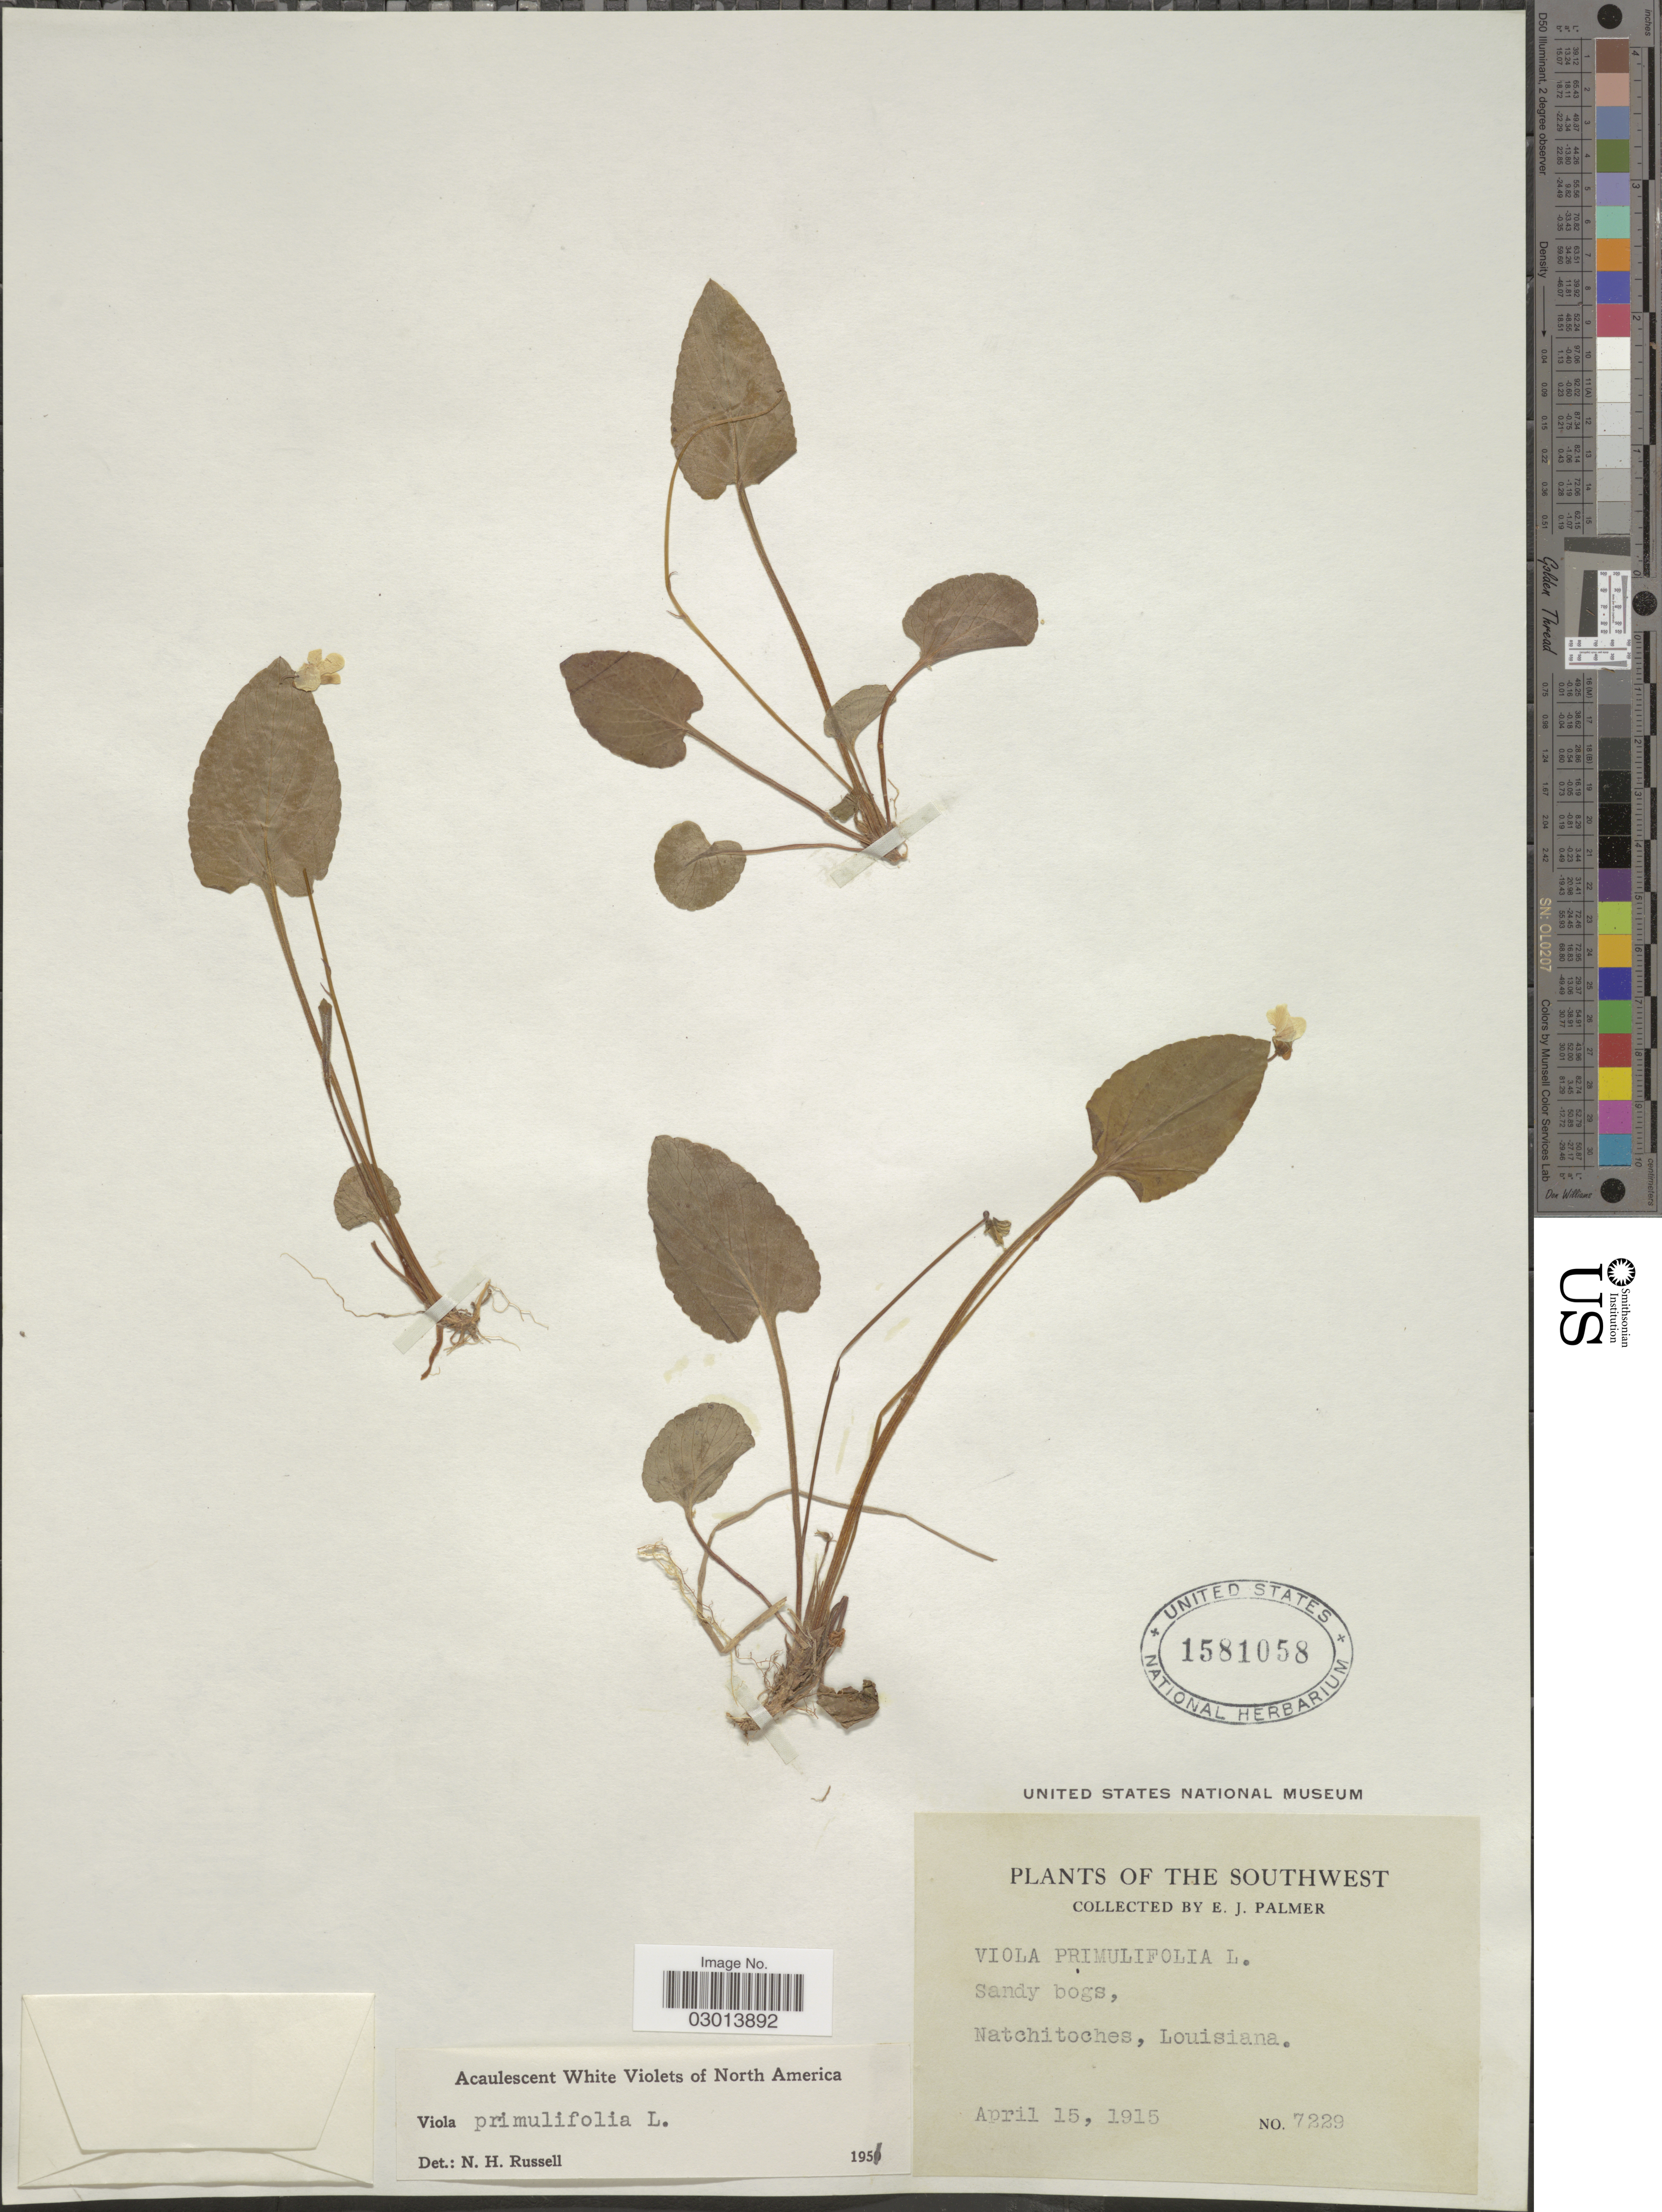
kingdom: Plantae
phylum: Tracheophyta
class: Magnoliopsida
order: Malpighiales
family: Violaceae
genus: Viola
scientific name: Viola primulifolia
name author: L.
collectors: E. J. Palmer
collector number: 7229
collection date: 1915-04-15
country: United States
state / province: Louisiana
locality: The Southwest, Natchitoches.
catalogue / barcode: US 1581058